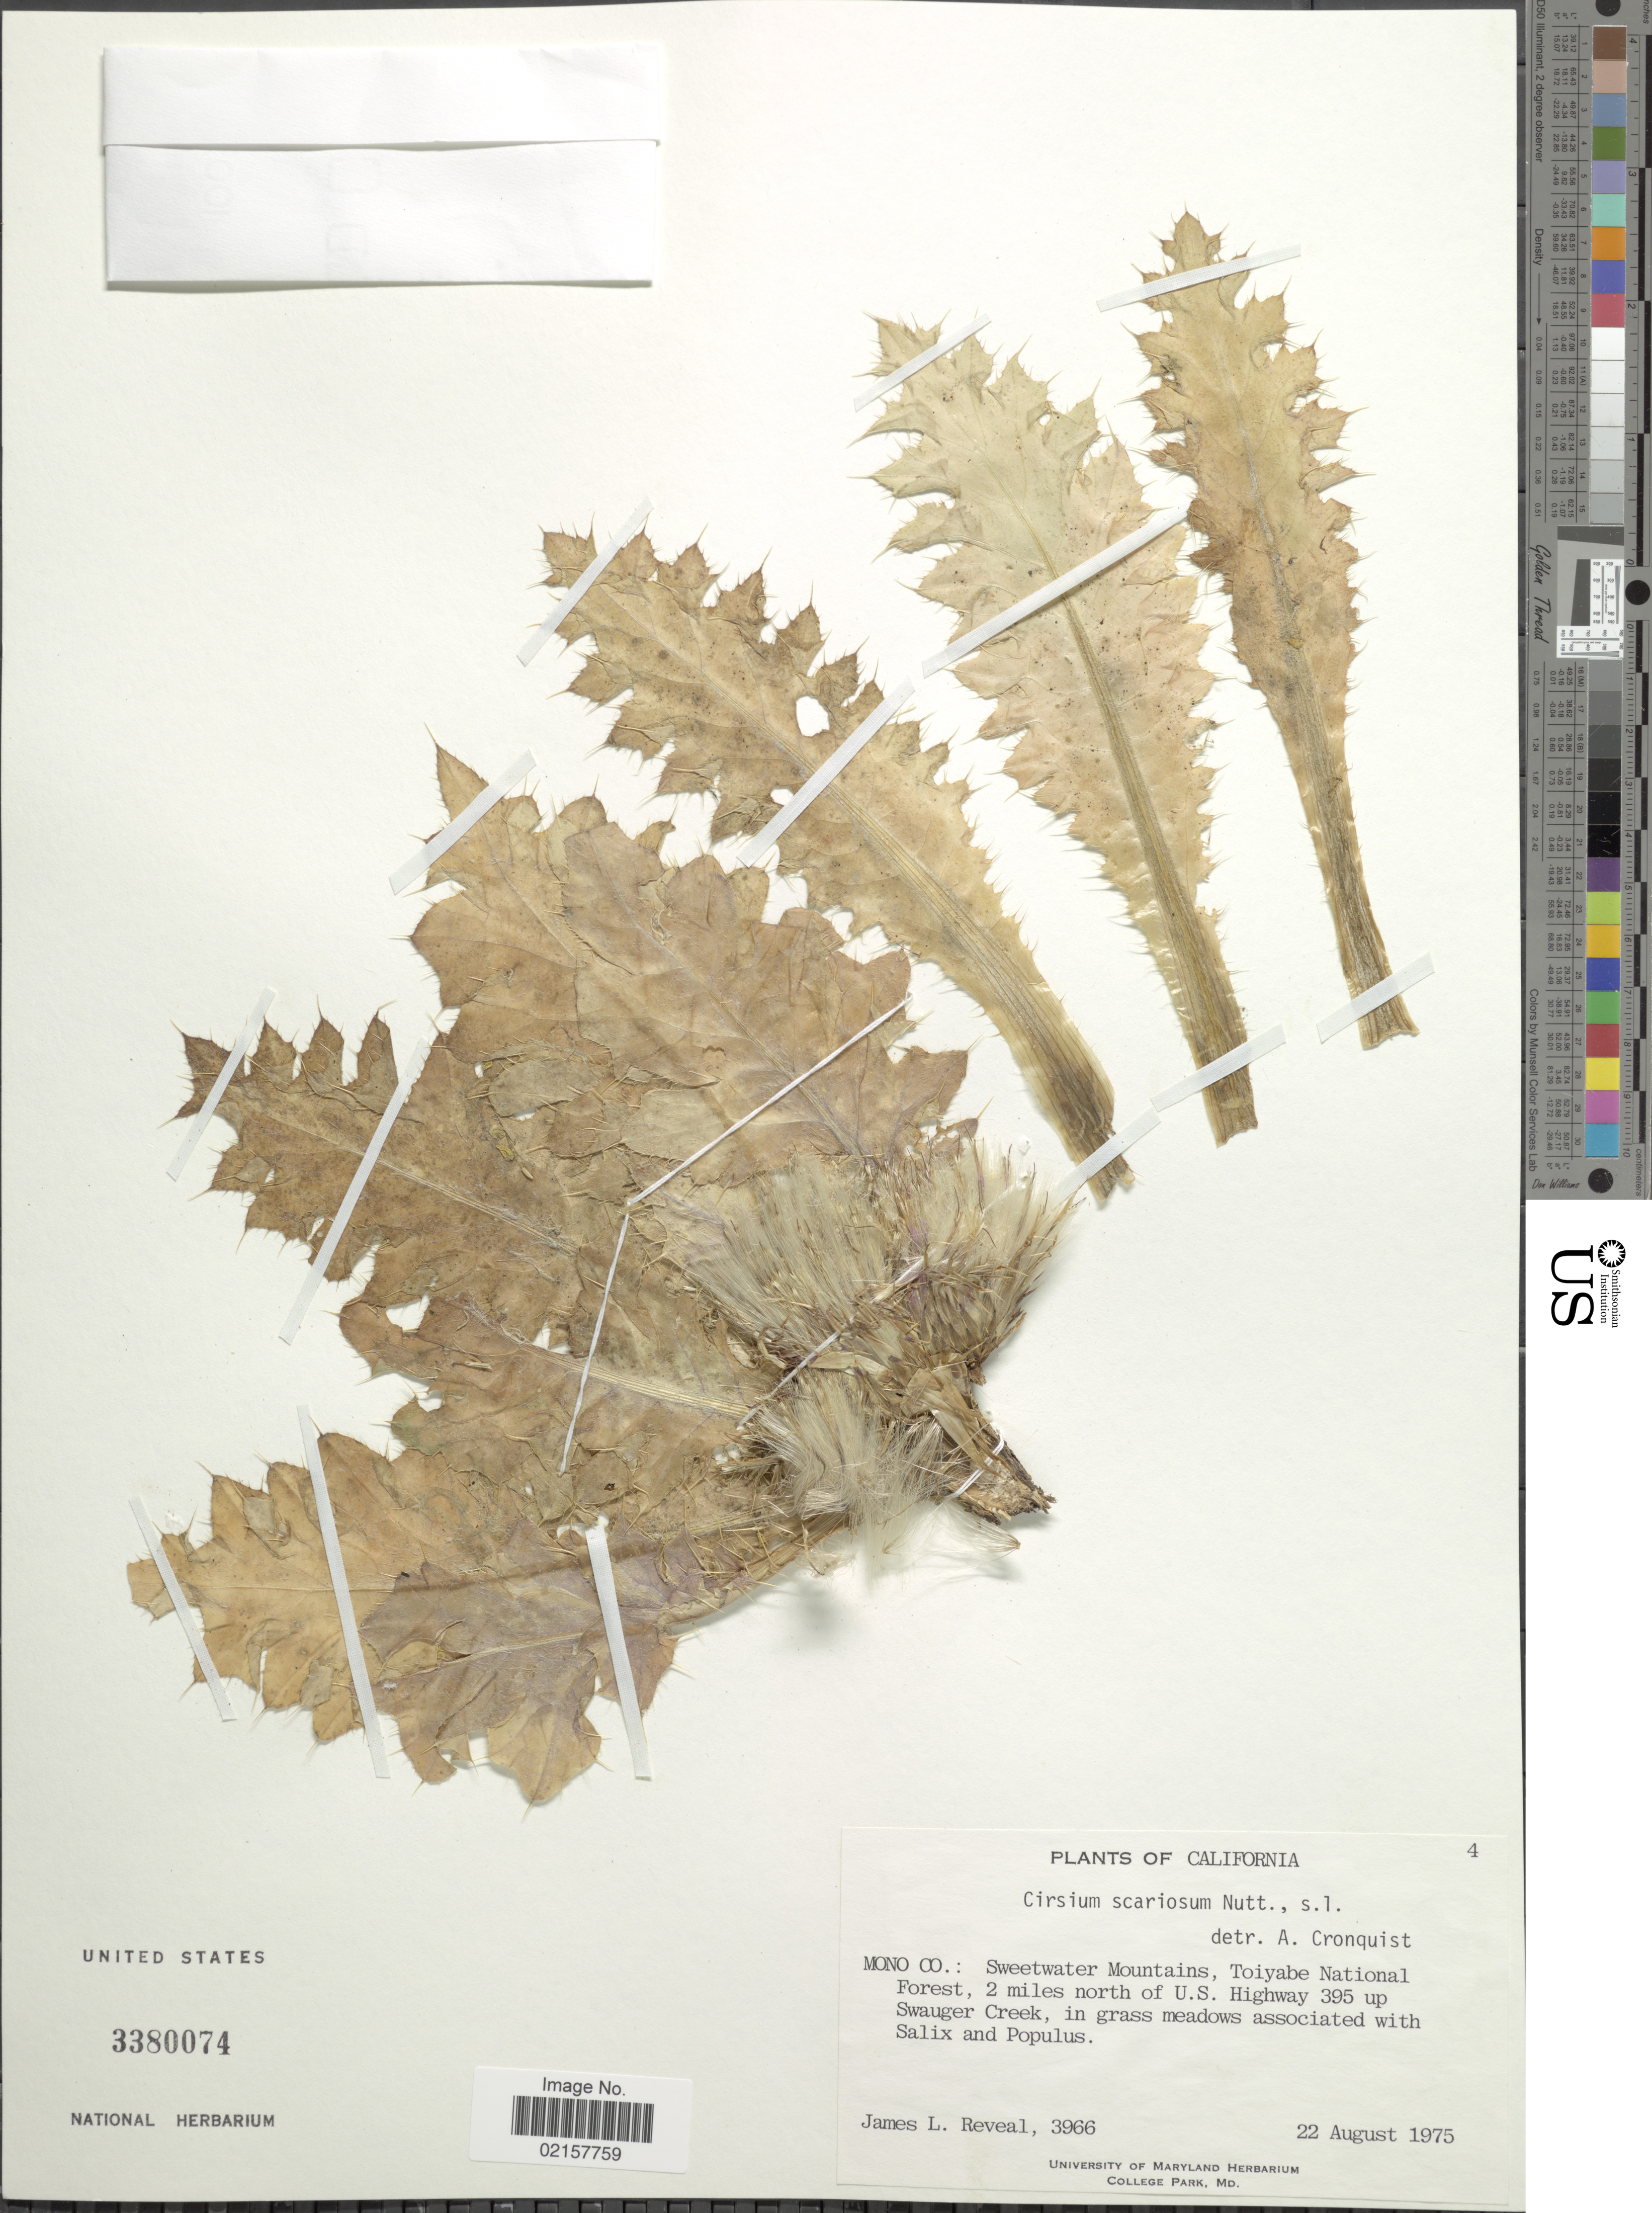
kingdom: Plantae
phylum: Tracheophyta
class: Magnoliopsida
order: Asterales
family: Asteraceae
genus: Cirsium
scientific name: Cirsium scariosum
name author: Nutt.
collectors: J. L. Reveal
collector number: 3966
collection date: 1975-08-22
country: United States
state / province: California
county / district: Mono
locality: Mono Co.: Sweetwater Mountains, Toiyabe National Forest, 2 miles north of U.S. Highway 395 up Swauger Creek.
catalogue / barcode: US 3380074